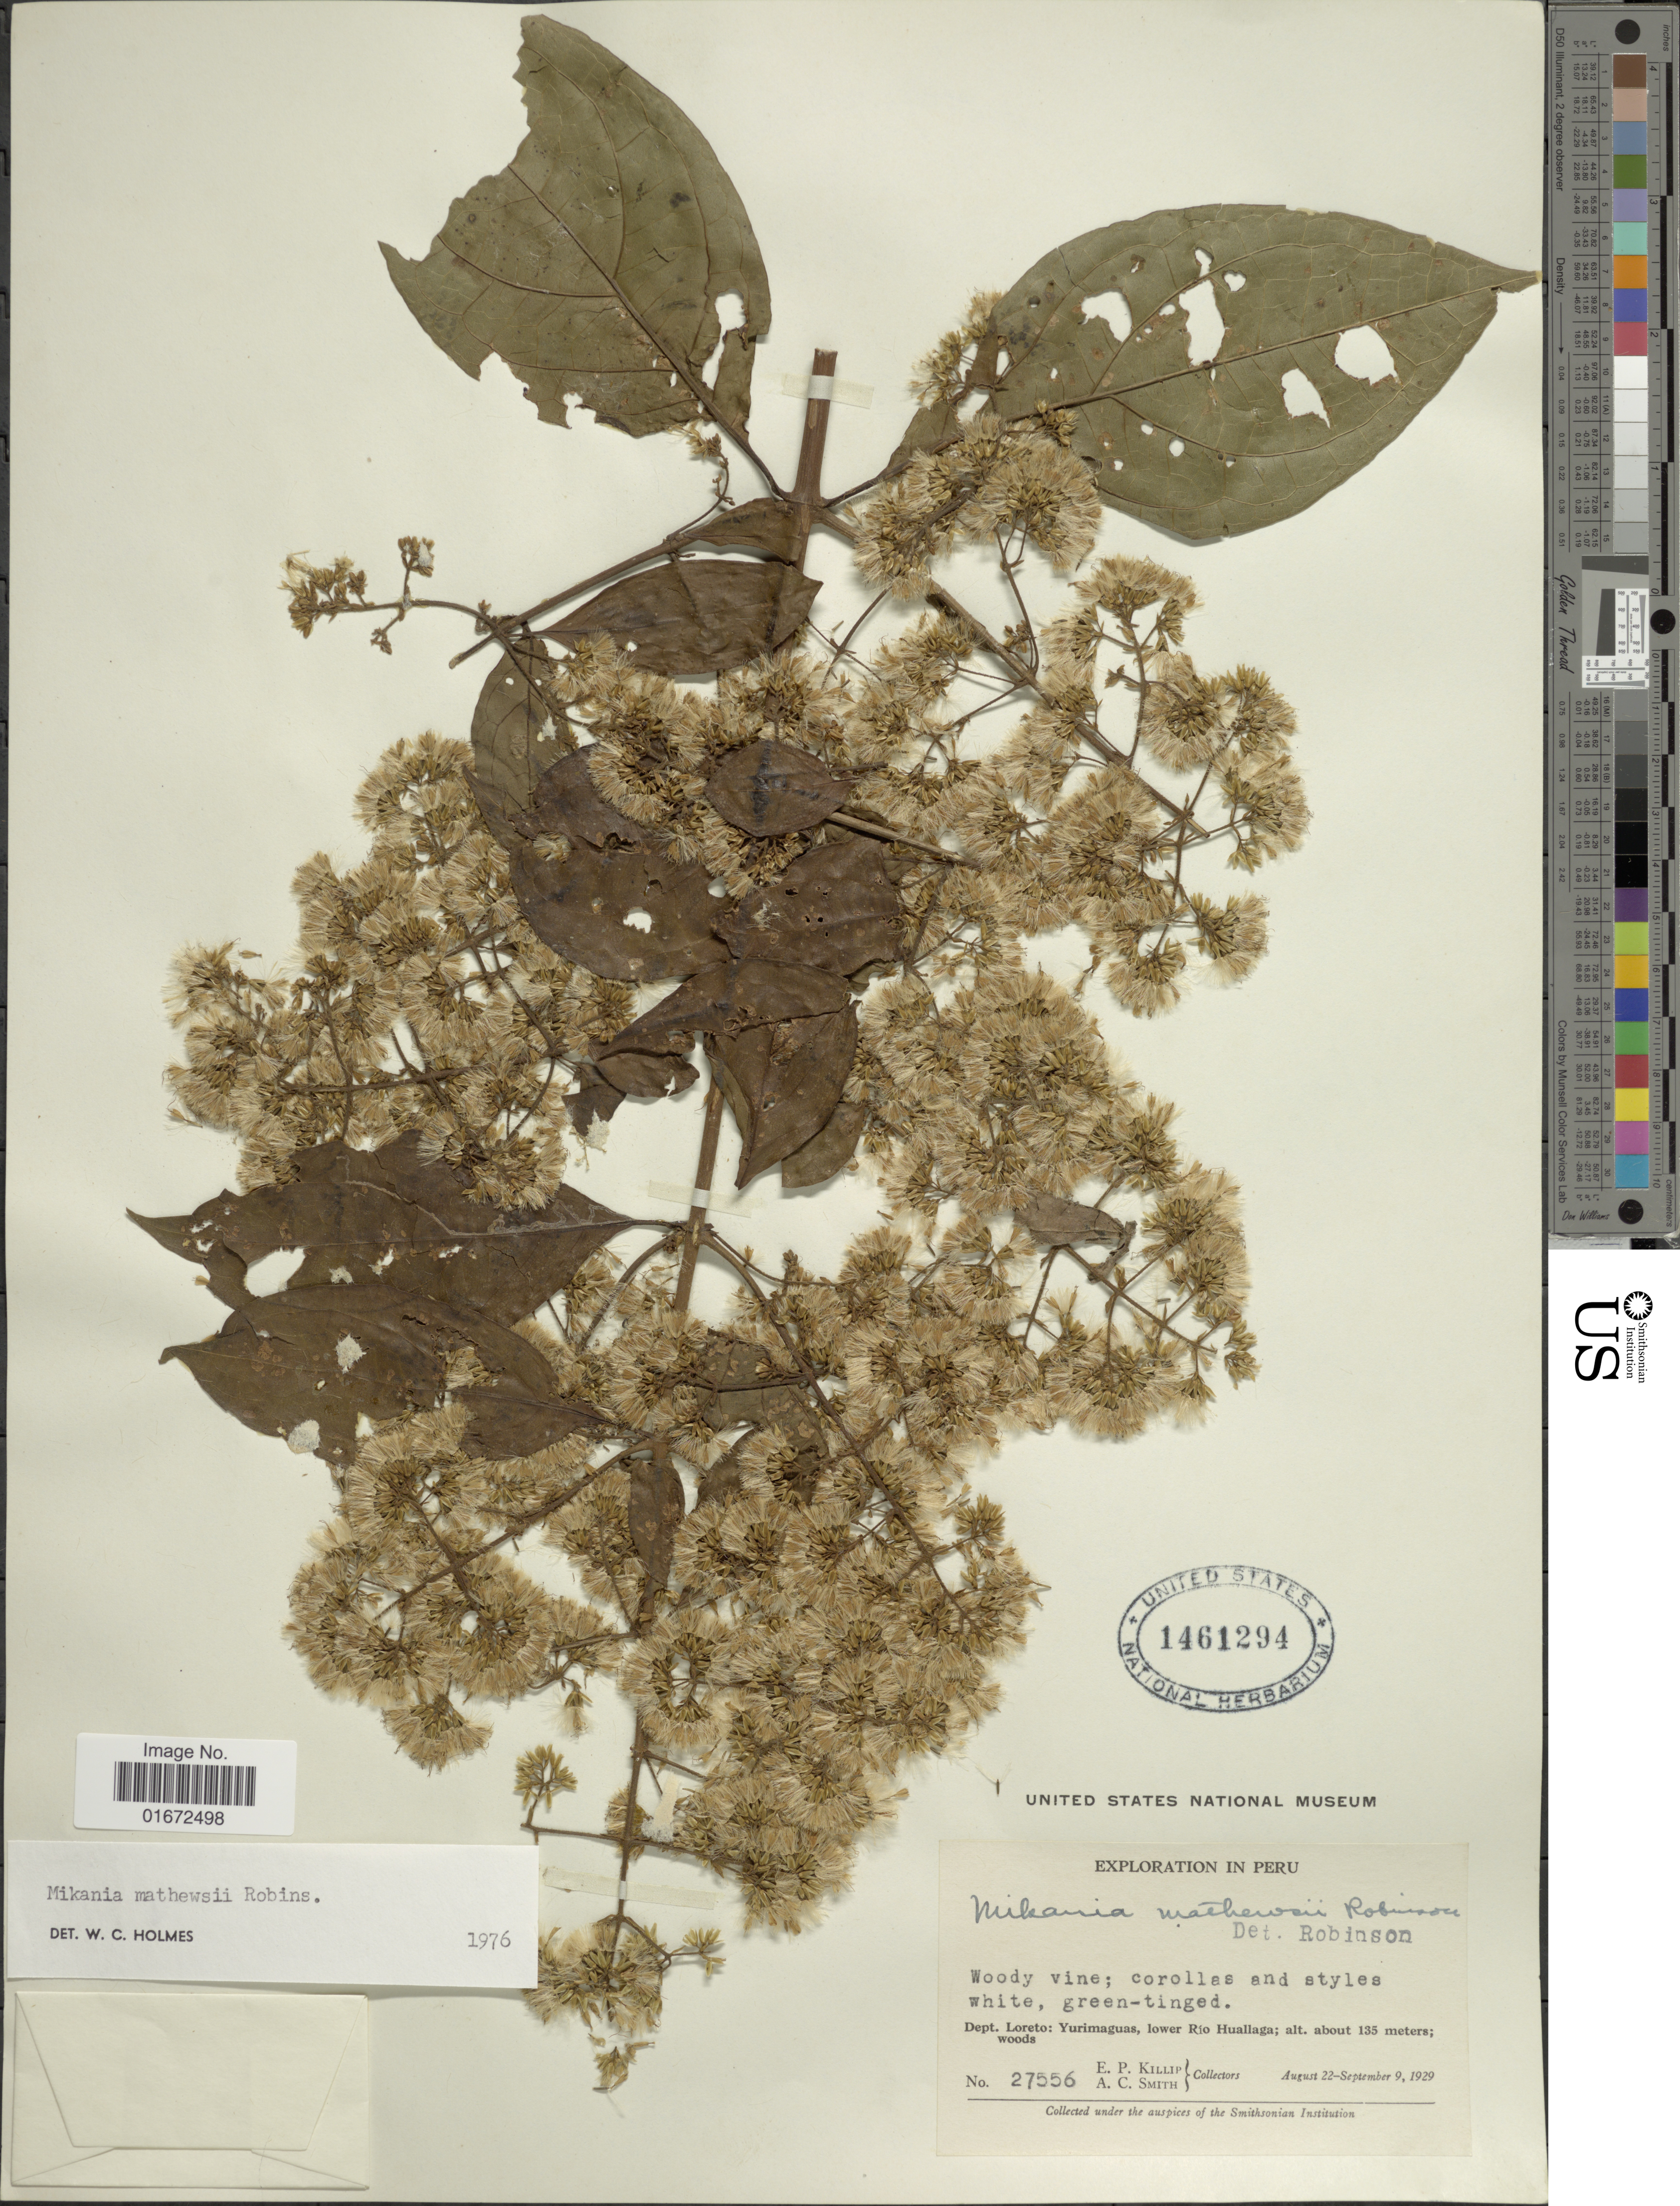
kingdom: Plantae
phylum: Tracheophyta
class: Magnoliopsida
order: Asterales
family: Asteraceae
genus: Mikania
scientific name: Mikania mathewsii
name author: B.L. Rob.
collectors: E. P. Killip & A. C. Smith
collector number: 27556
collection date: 1929-08-22/1929-09-09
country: Peru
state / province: Loreto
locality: Dept. Loreto: Yurimaguas, lower Rio Huallaga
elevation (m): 135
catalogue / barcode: US 1461294